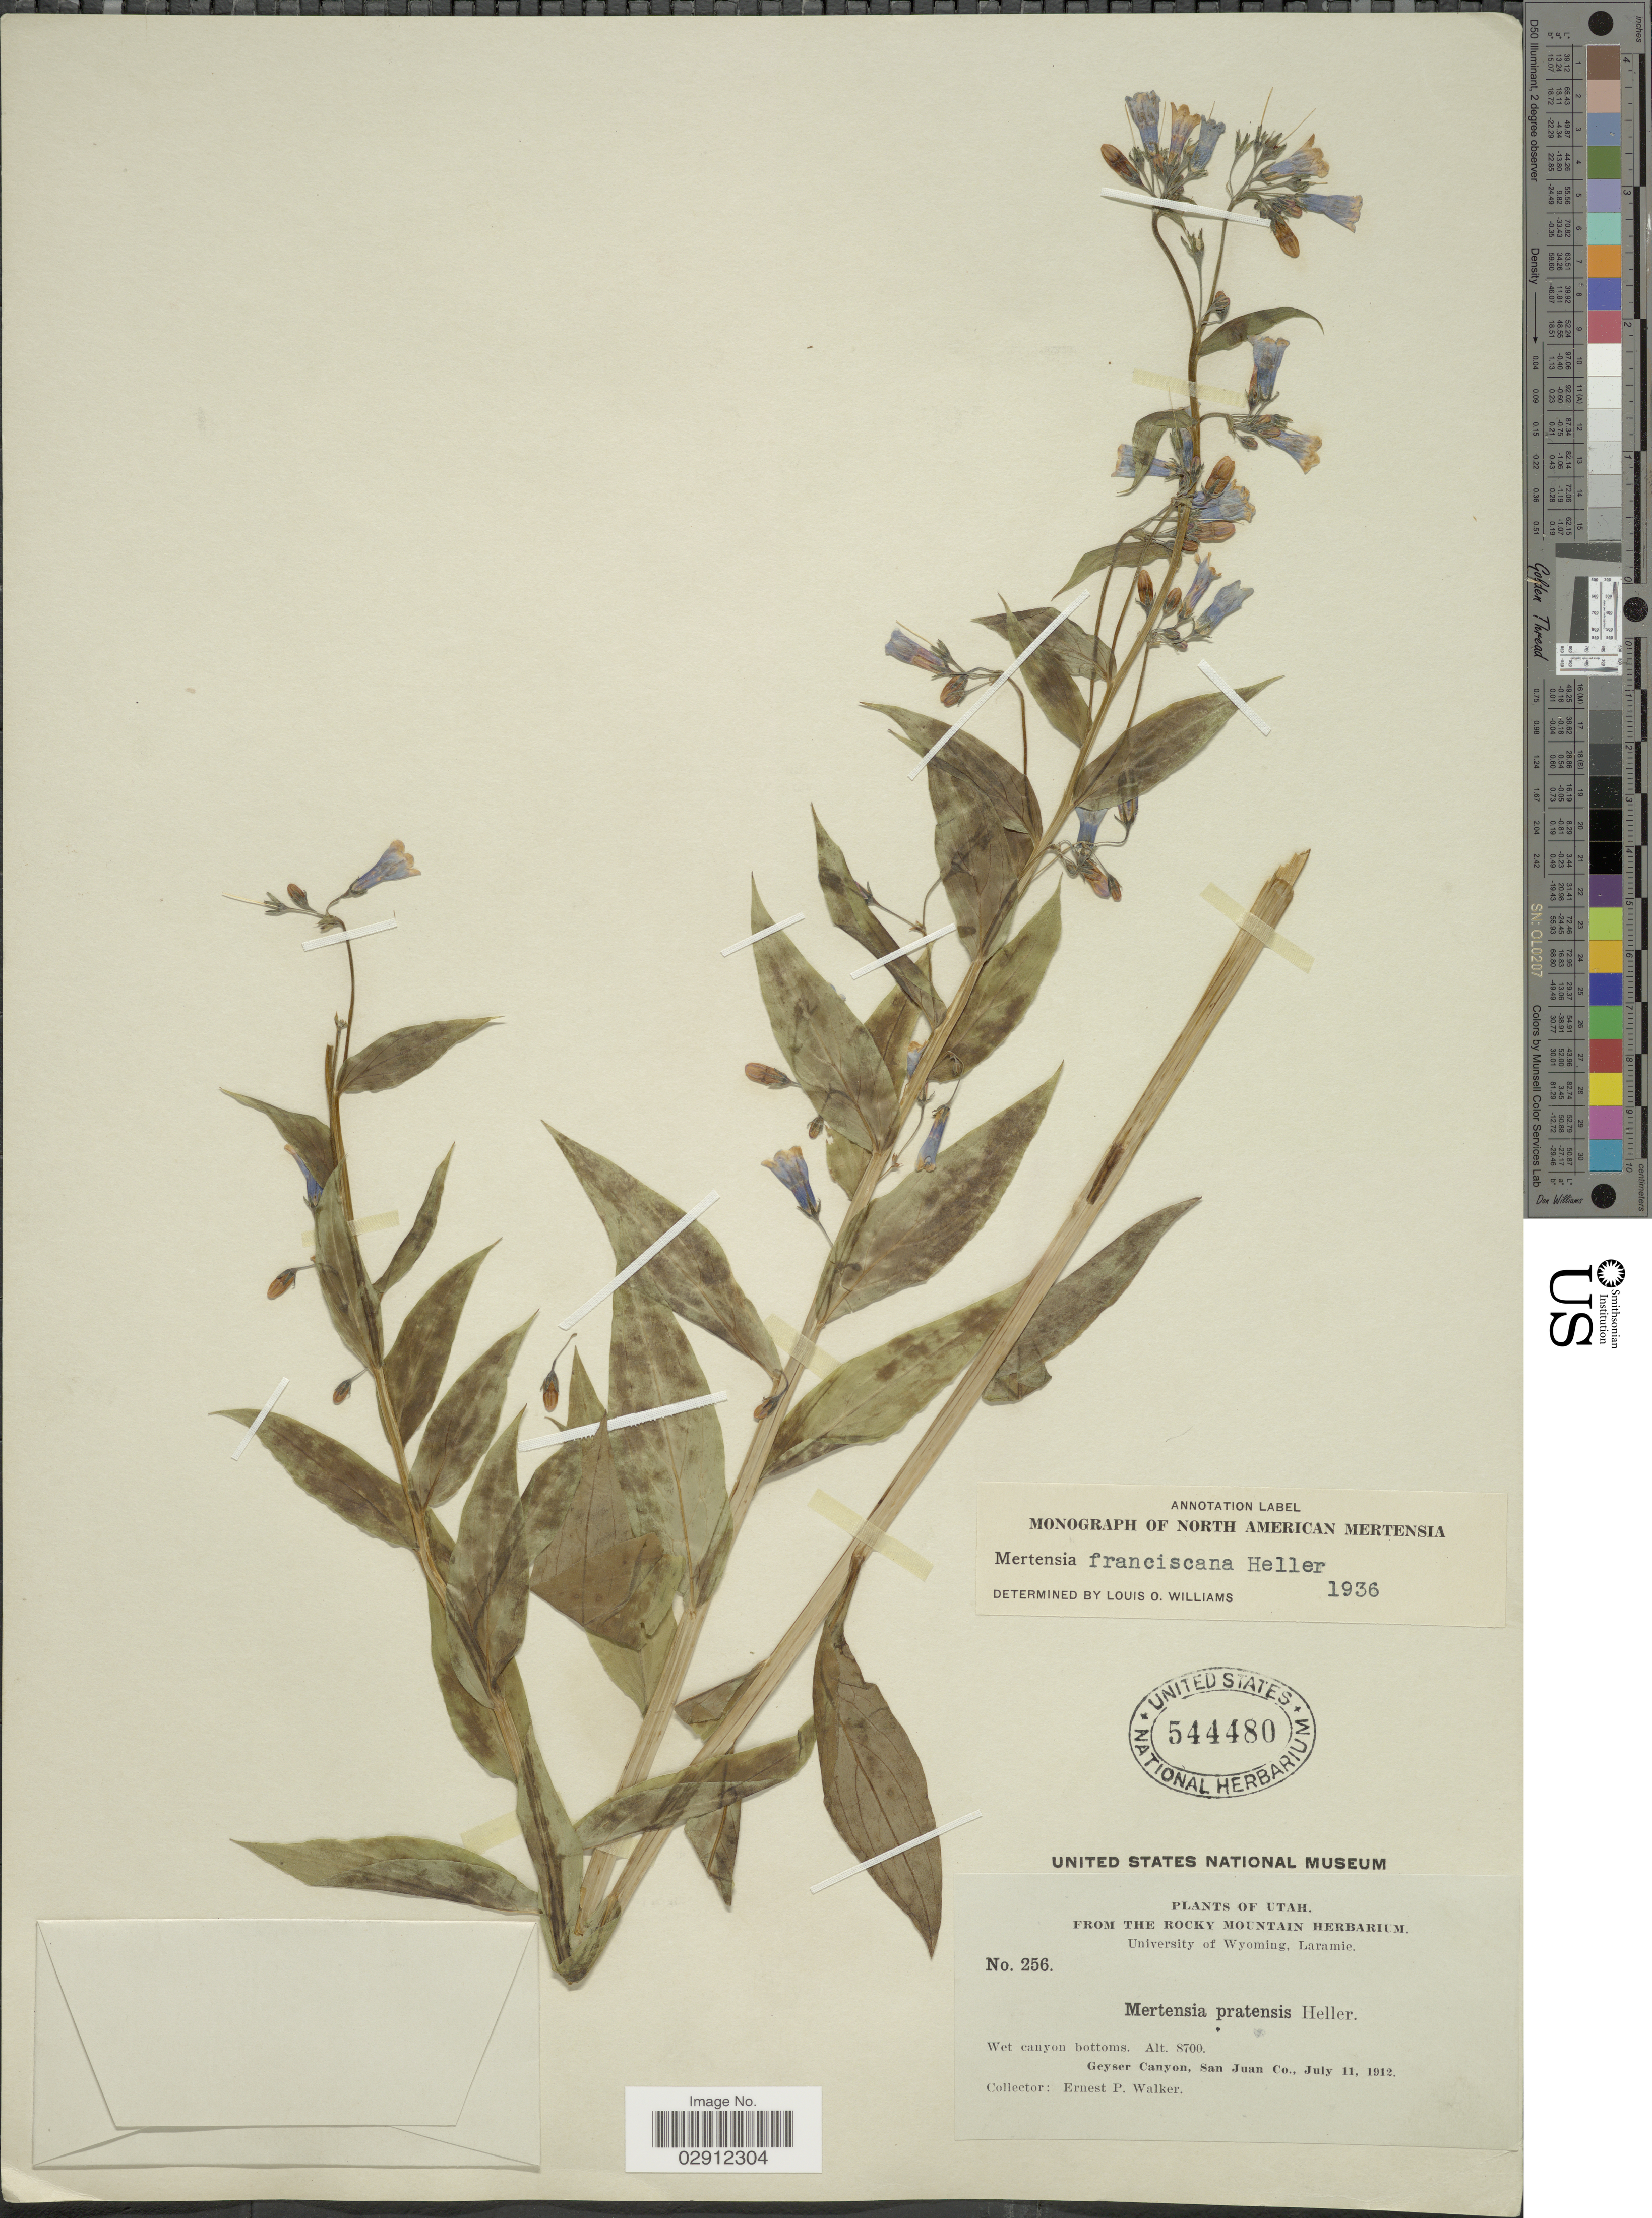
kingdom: Plantae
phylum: Tracheophyta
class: Magnoliopsida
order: Boraginales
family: Boraginaceae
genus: Mertensia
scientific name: Mertensia franciscana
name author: A. Heller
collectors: E. P. Walker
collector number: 256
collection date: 1912-07-11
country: United States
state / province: Utah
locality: Geyser Canyon, San Juan Co.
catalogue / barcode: US 544480